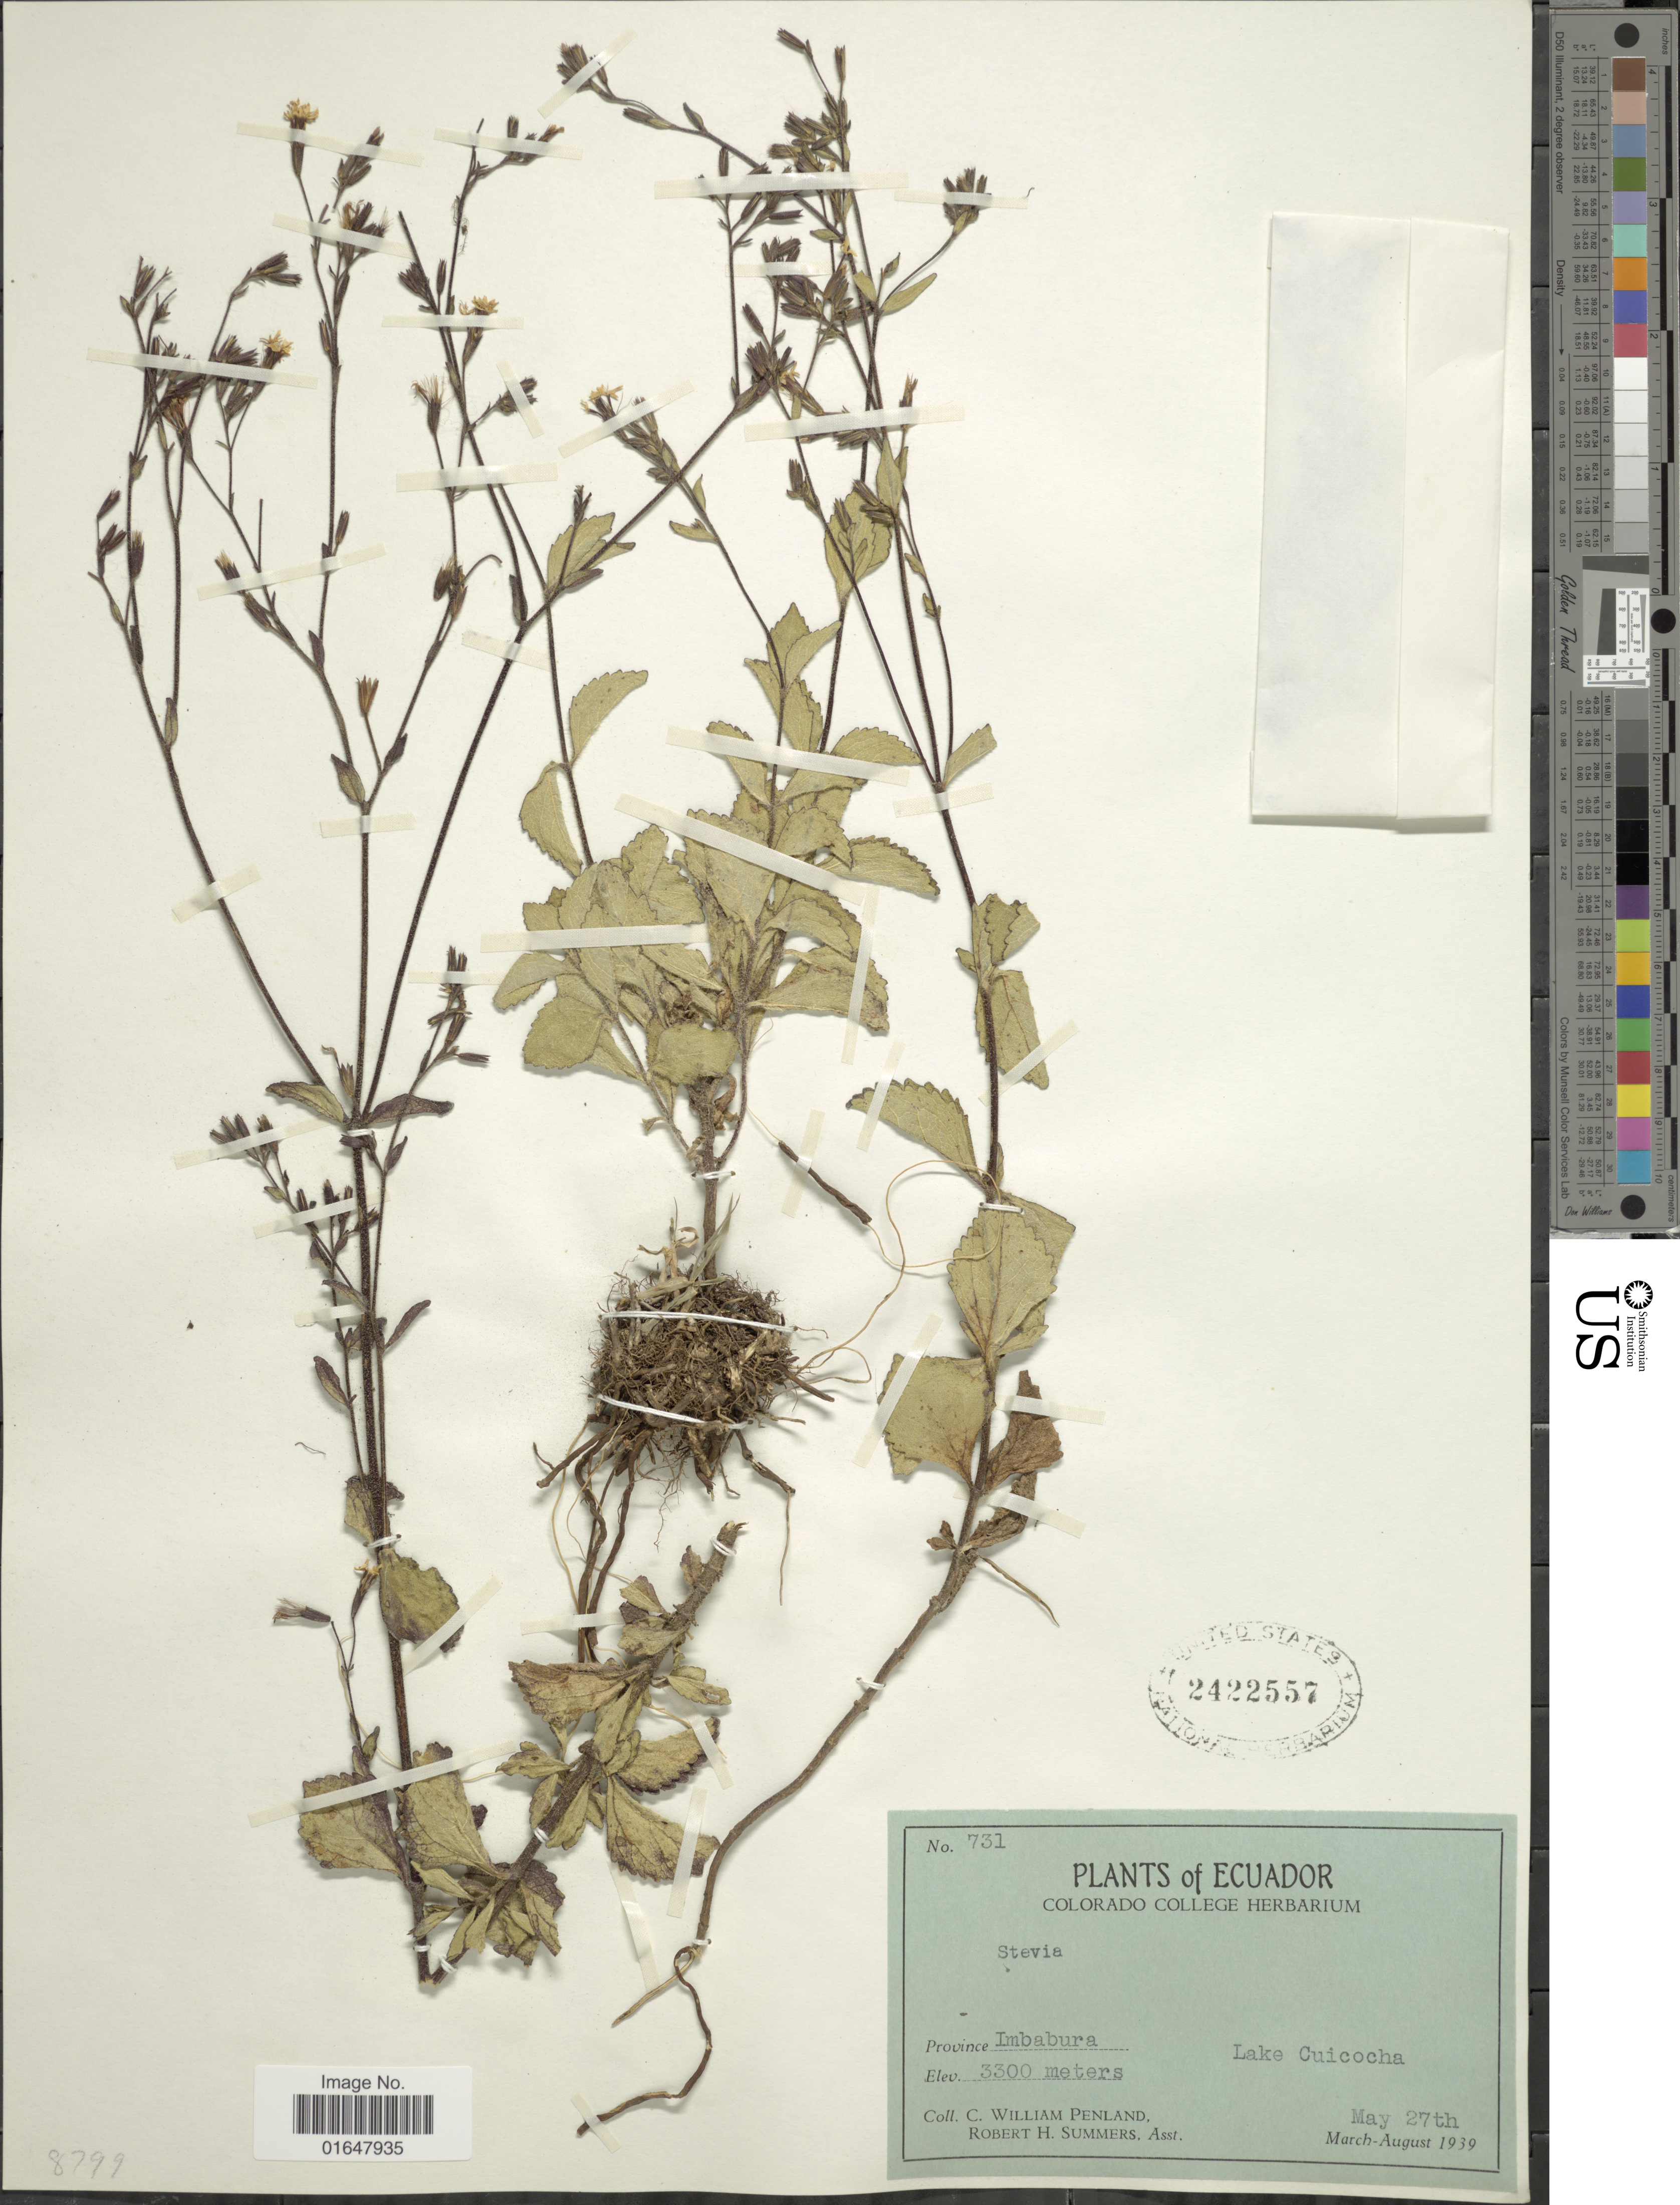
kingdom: Plantae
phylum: Tracheophyta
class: Magnoliopsida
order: Asterales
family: Asteraceae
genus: Stevia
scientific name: Stevia elatior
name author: Kunth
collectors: C. W. Penland & R. Summers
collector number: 731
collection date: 1939-05-27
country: Ecuador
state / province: Imbabura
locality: Lake Cuicocha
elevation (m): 3300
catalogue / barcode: US 2422557